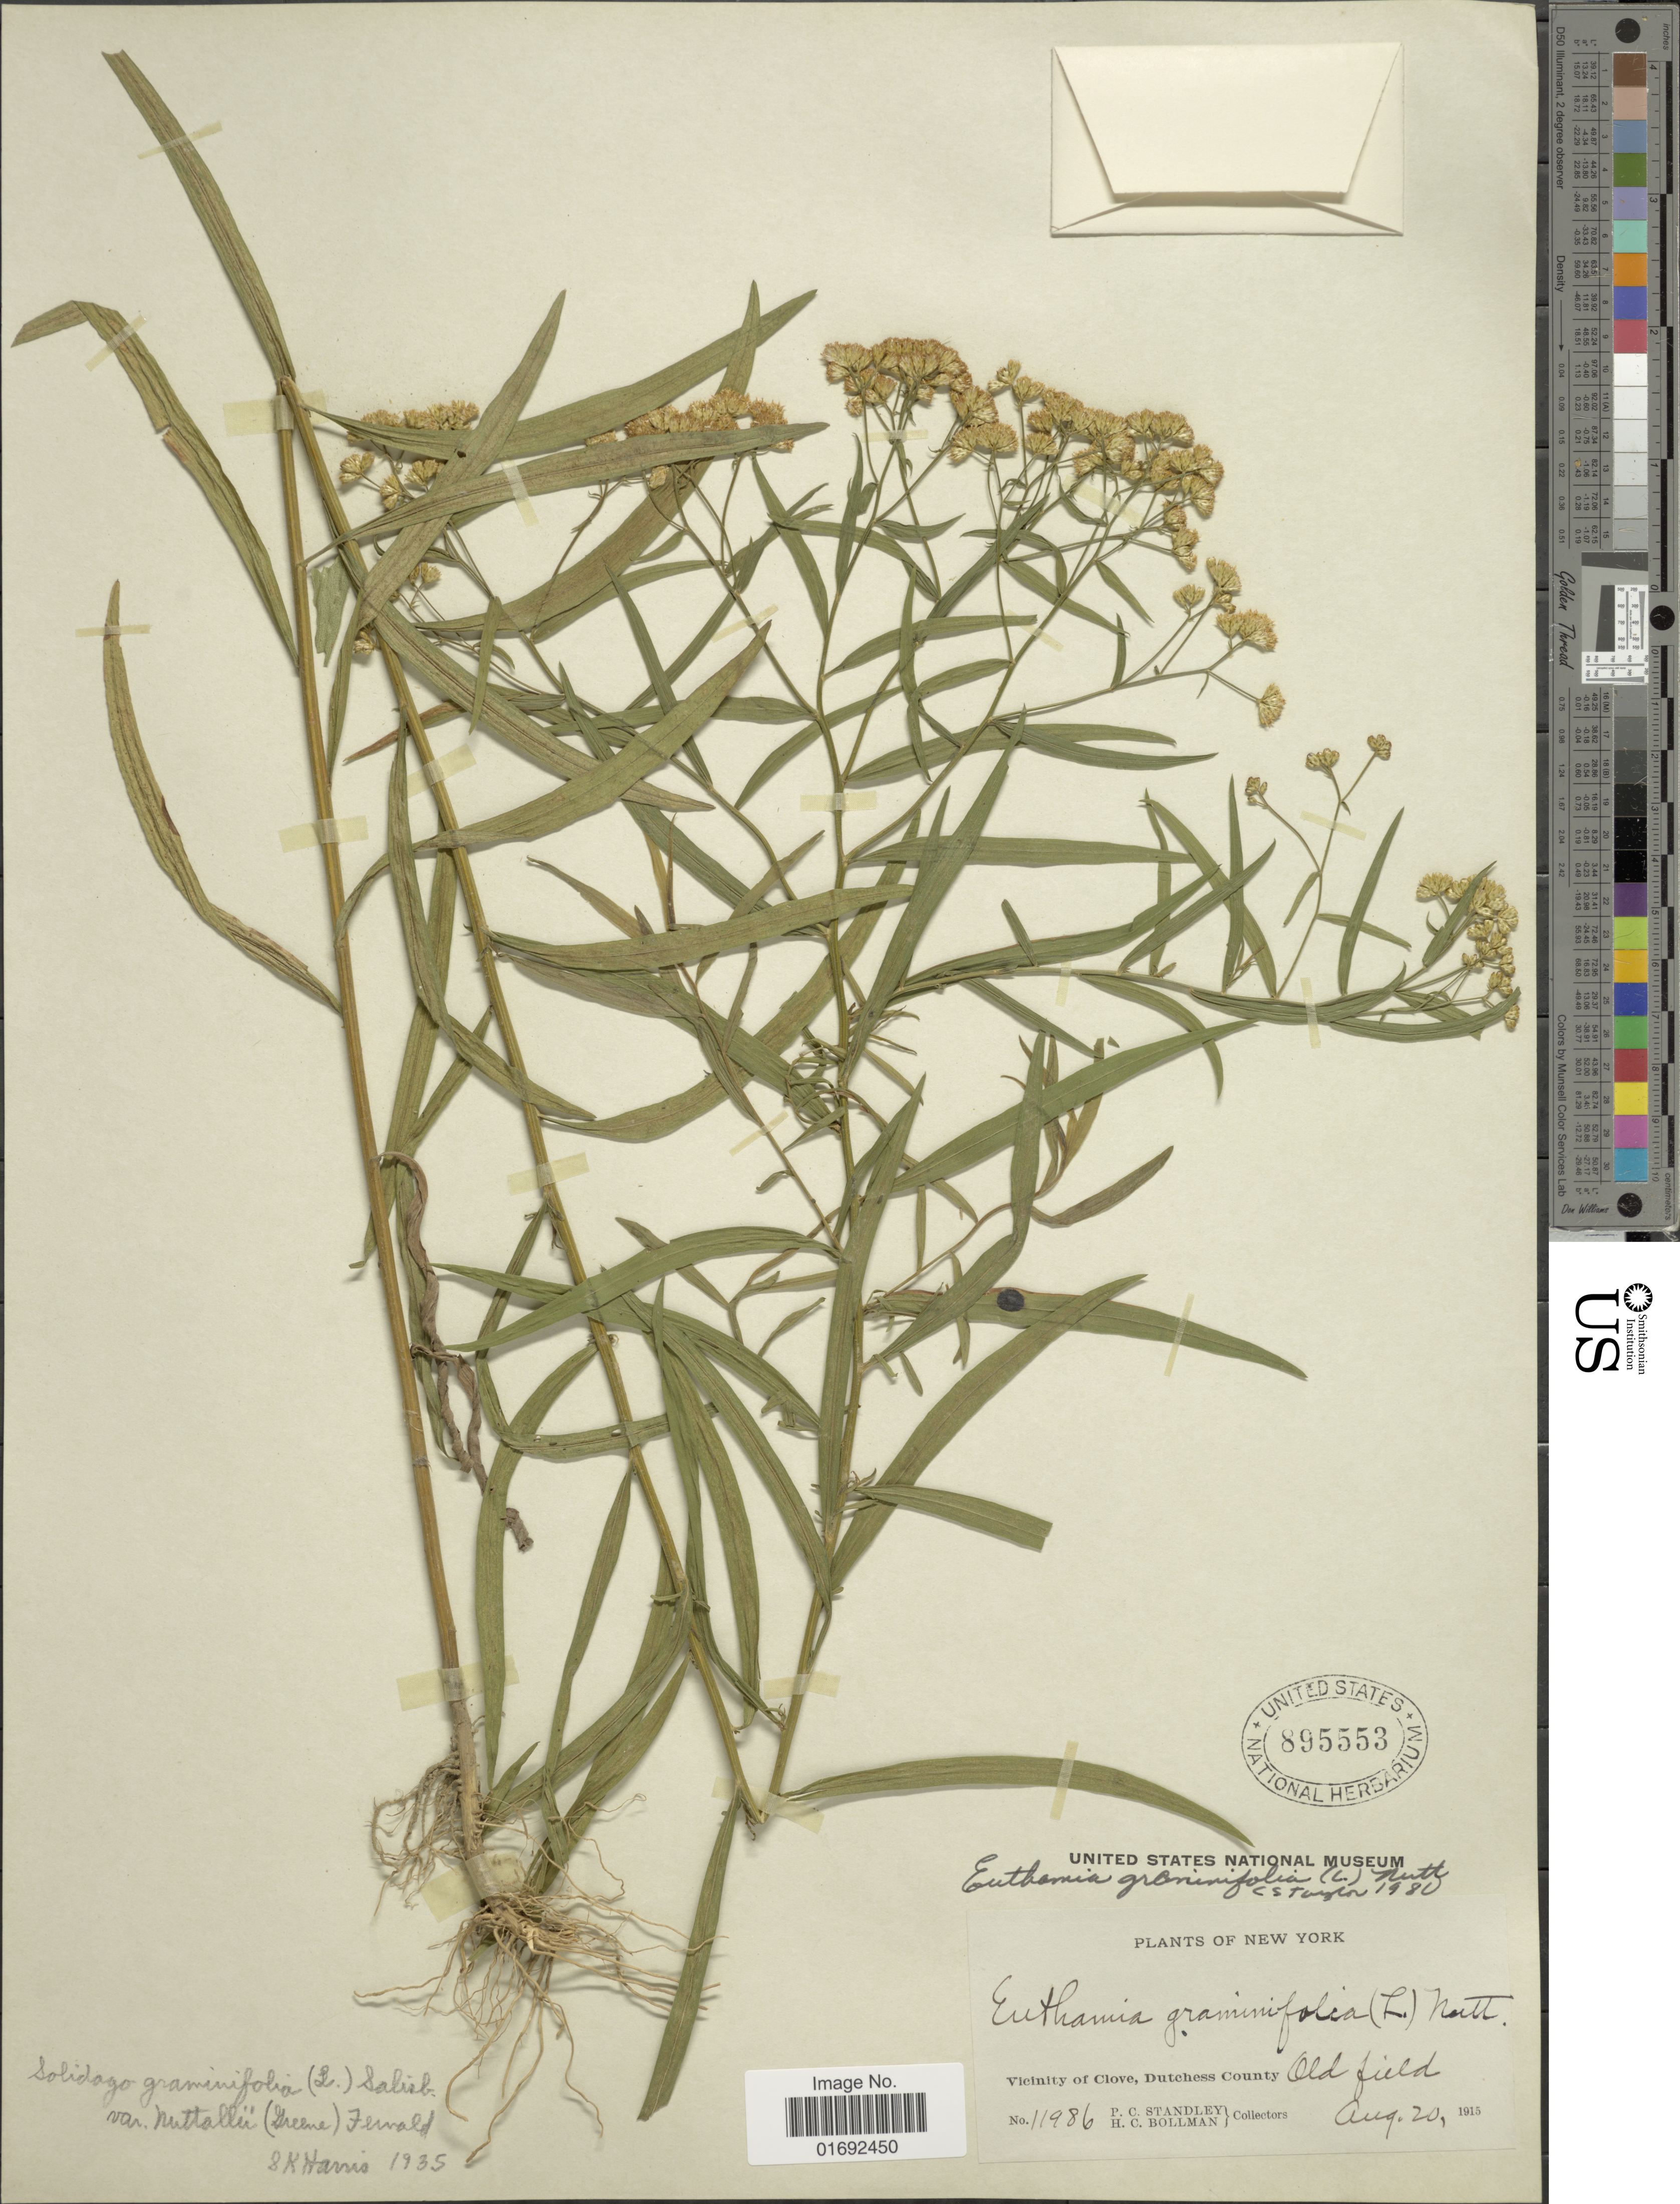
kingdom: Plantae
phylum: Tracheophyta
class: Magnoliopsida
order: Asterales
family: Asteraceae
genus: Euthamia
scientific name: Euthamia graminifolia var. nuttalii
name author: (S.W. Greene) W. Stone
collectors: P. C. Standley & H. C. Bollman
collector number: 11986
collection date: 1915-08-20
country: United States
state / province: New York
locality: Vicinity of Clove, Dutchess County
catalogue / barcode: US 895553